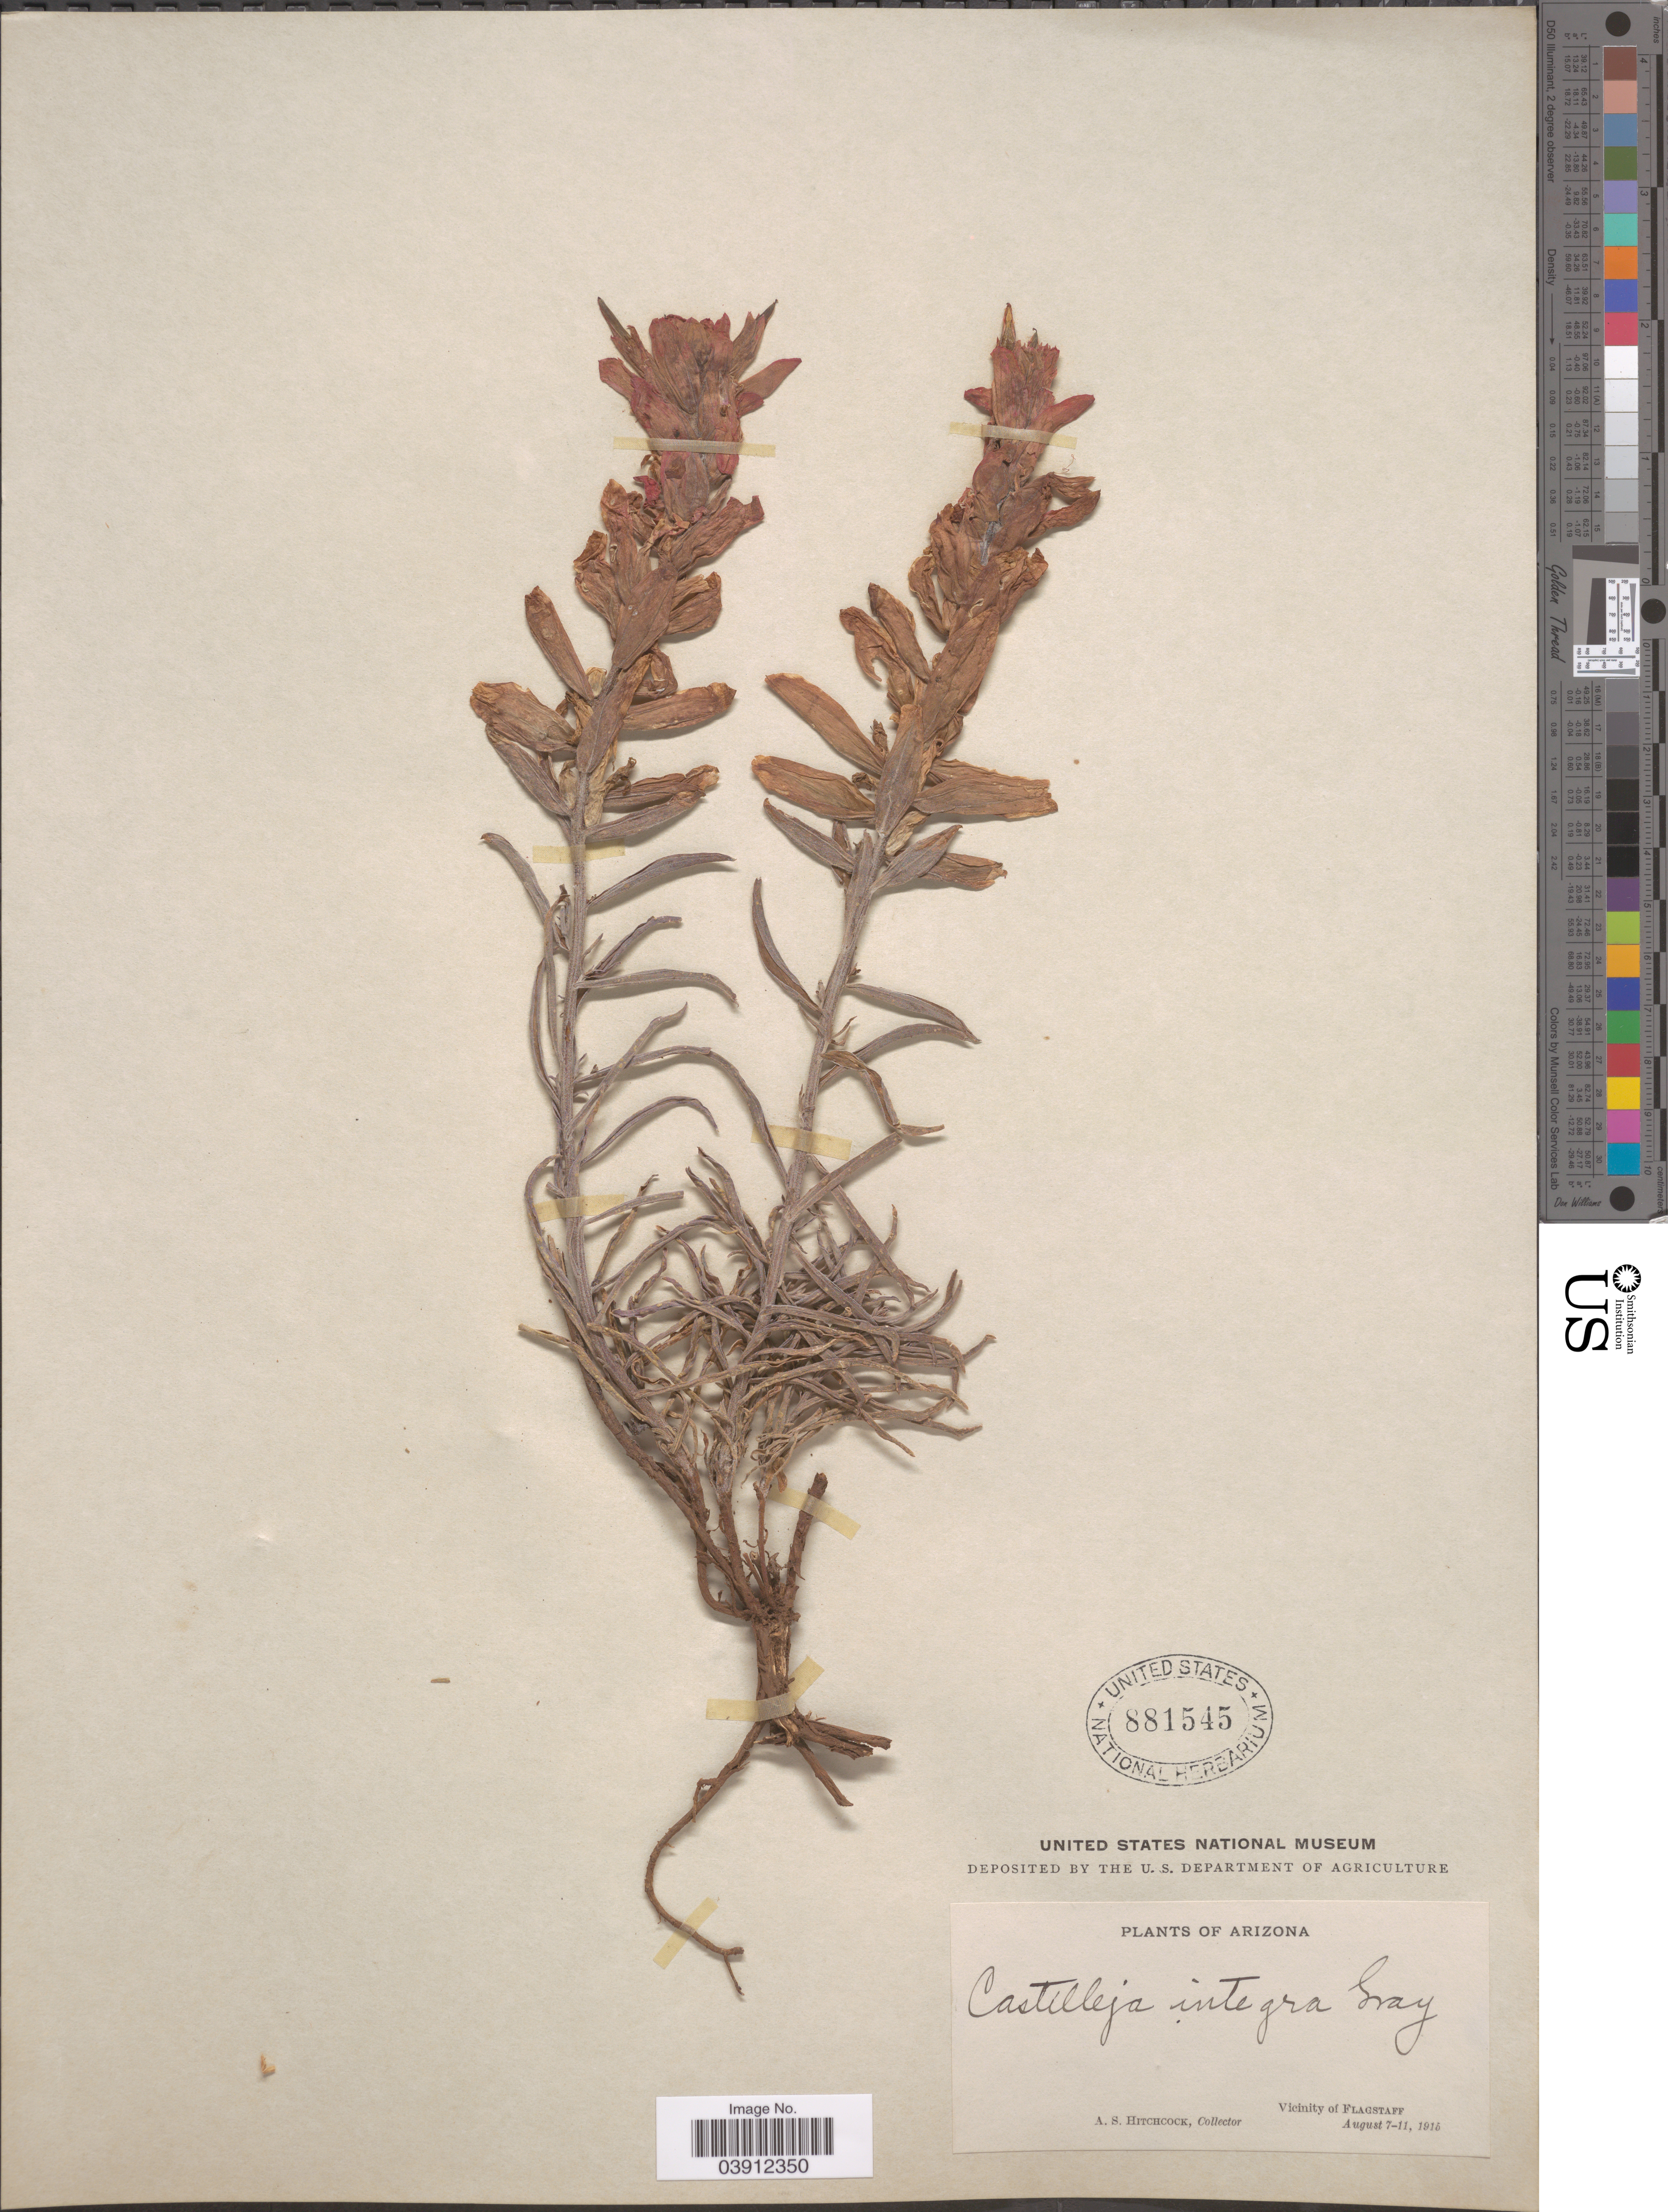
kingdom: Plantae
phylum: Tracheophyta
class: Magnoliopsida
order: Lamiales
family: Orobanchaceae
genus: Castilleja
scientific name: Castilleja integra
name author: A. Gray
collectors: A. S. Hitchcock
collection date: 1915-08-07/1915-08-11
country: United States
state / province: Arizona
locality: Vicinity of Flagstaff.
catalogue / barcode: US 881545